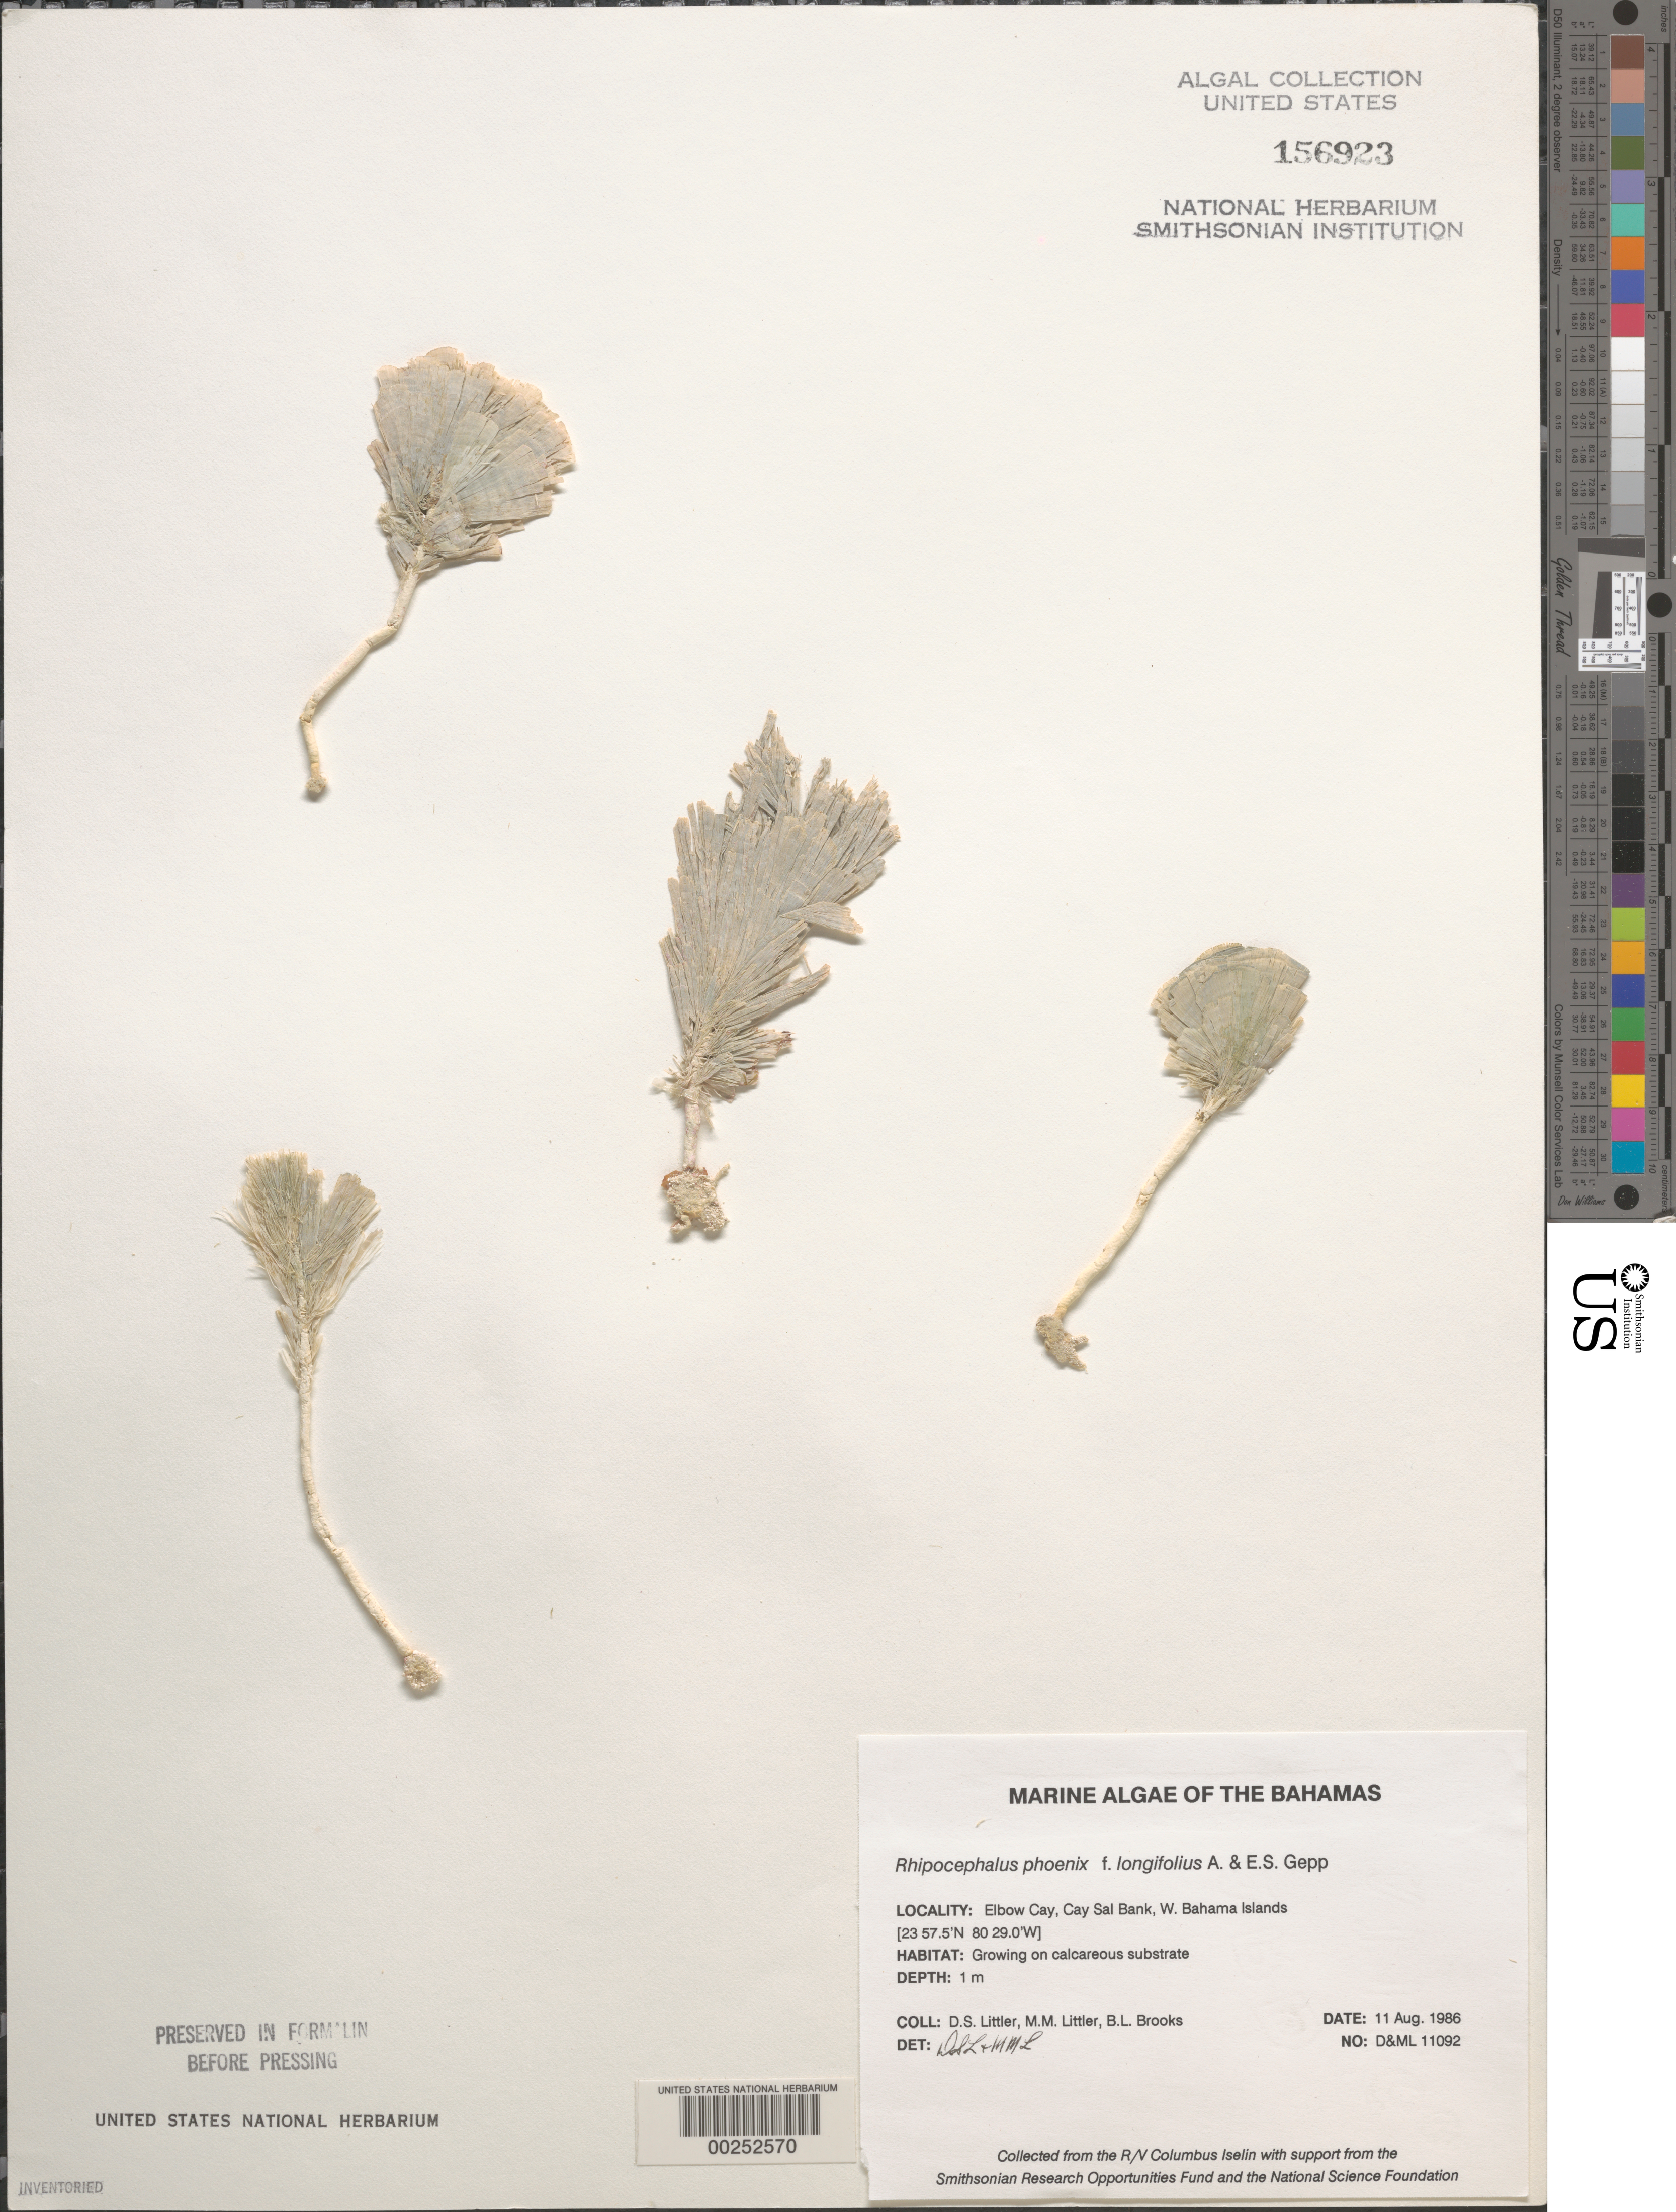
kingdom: Plantae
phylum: Chlorophyta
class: Ulvophyceae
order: Bryopsidales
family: Udoteaceae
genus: Rhipocephalus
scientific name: Rhipocephalus phoenix f. longifolius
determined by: Littler, D. S.; Littler, M. M.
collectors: D. S. Littler, M. M. Littler & B. Brooks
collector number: D&ML 11092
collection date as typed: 11 Aug 1986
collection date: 1986-08-11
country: Bahamas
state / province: Bimini Banks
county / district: Bimini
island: Elbow Cay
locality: Cay Sal Banks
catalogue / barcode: US 156923